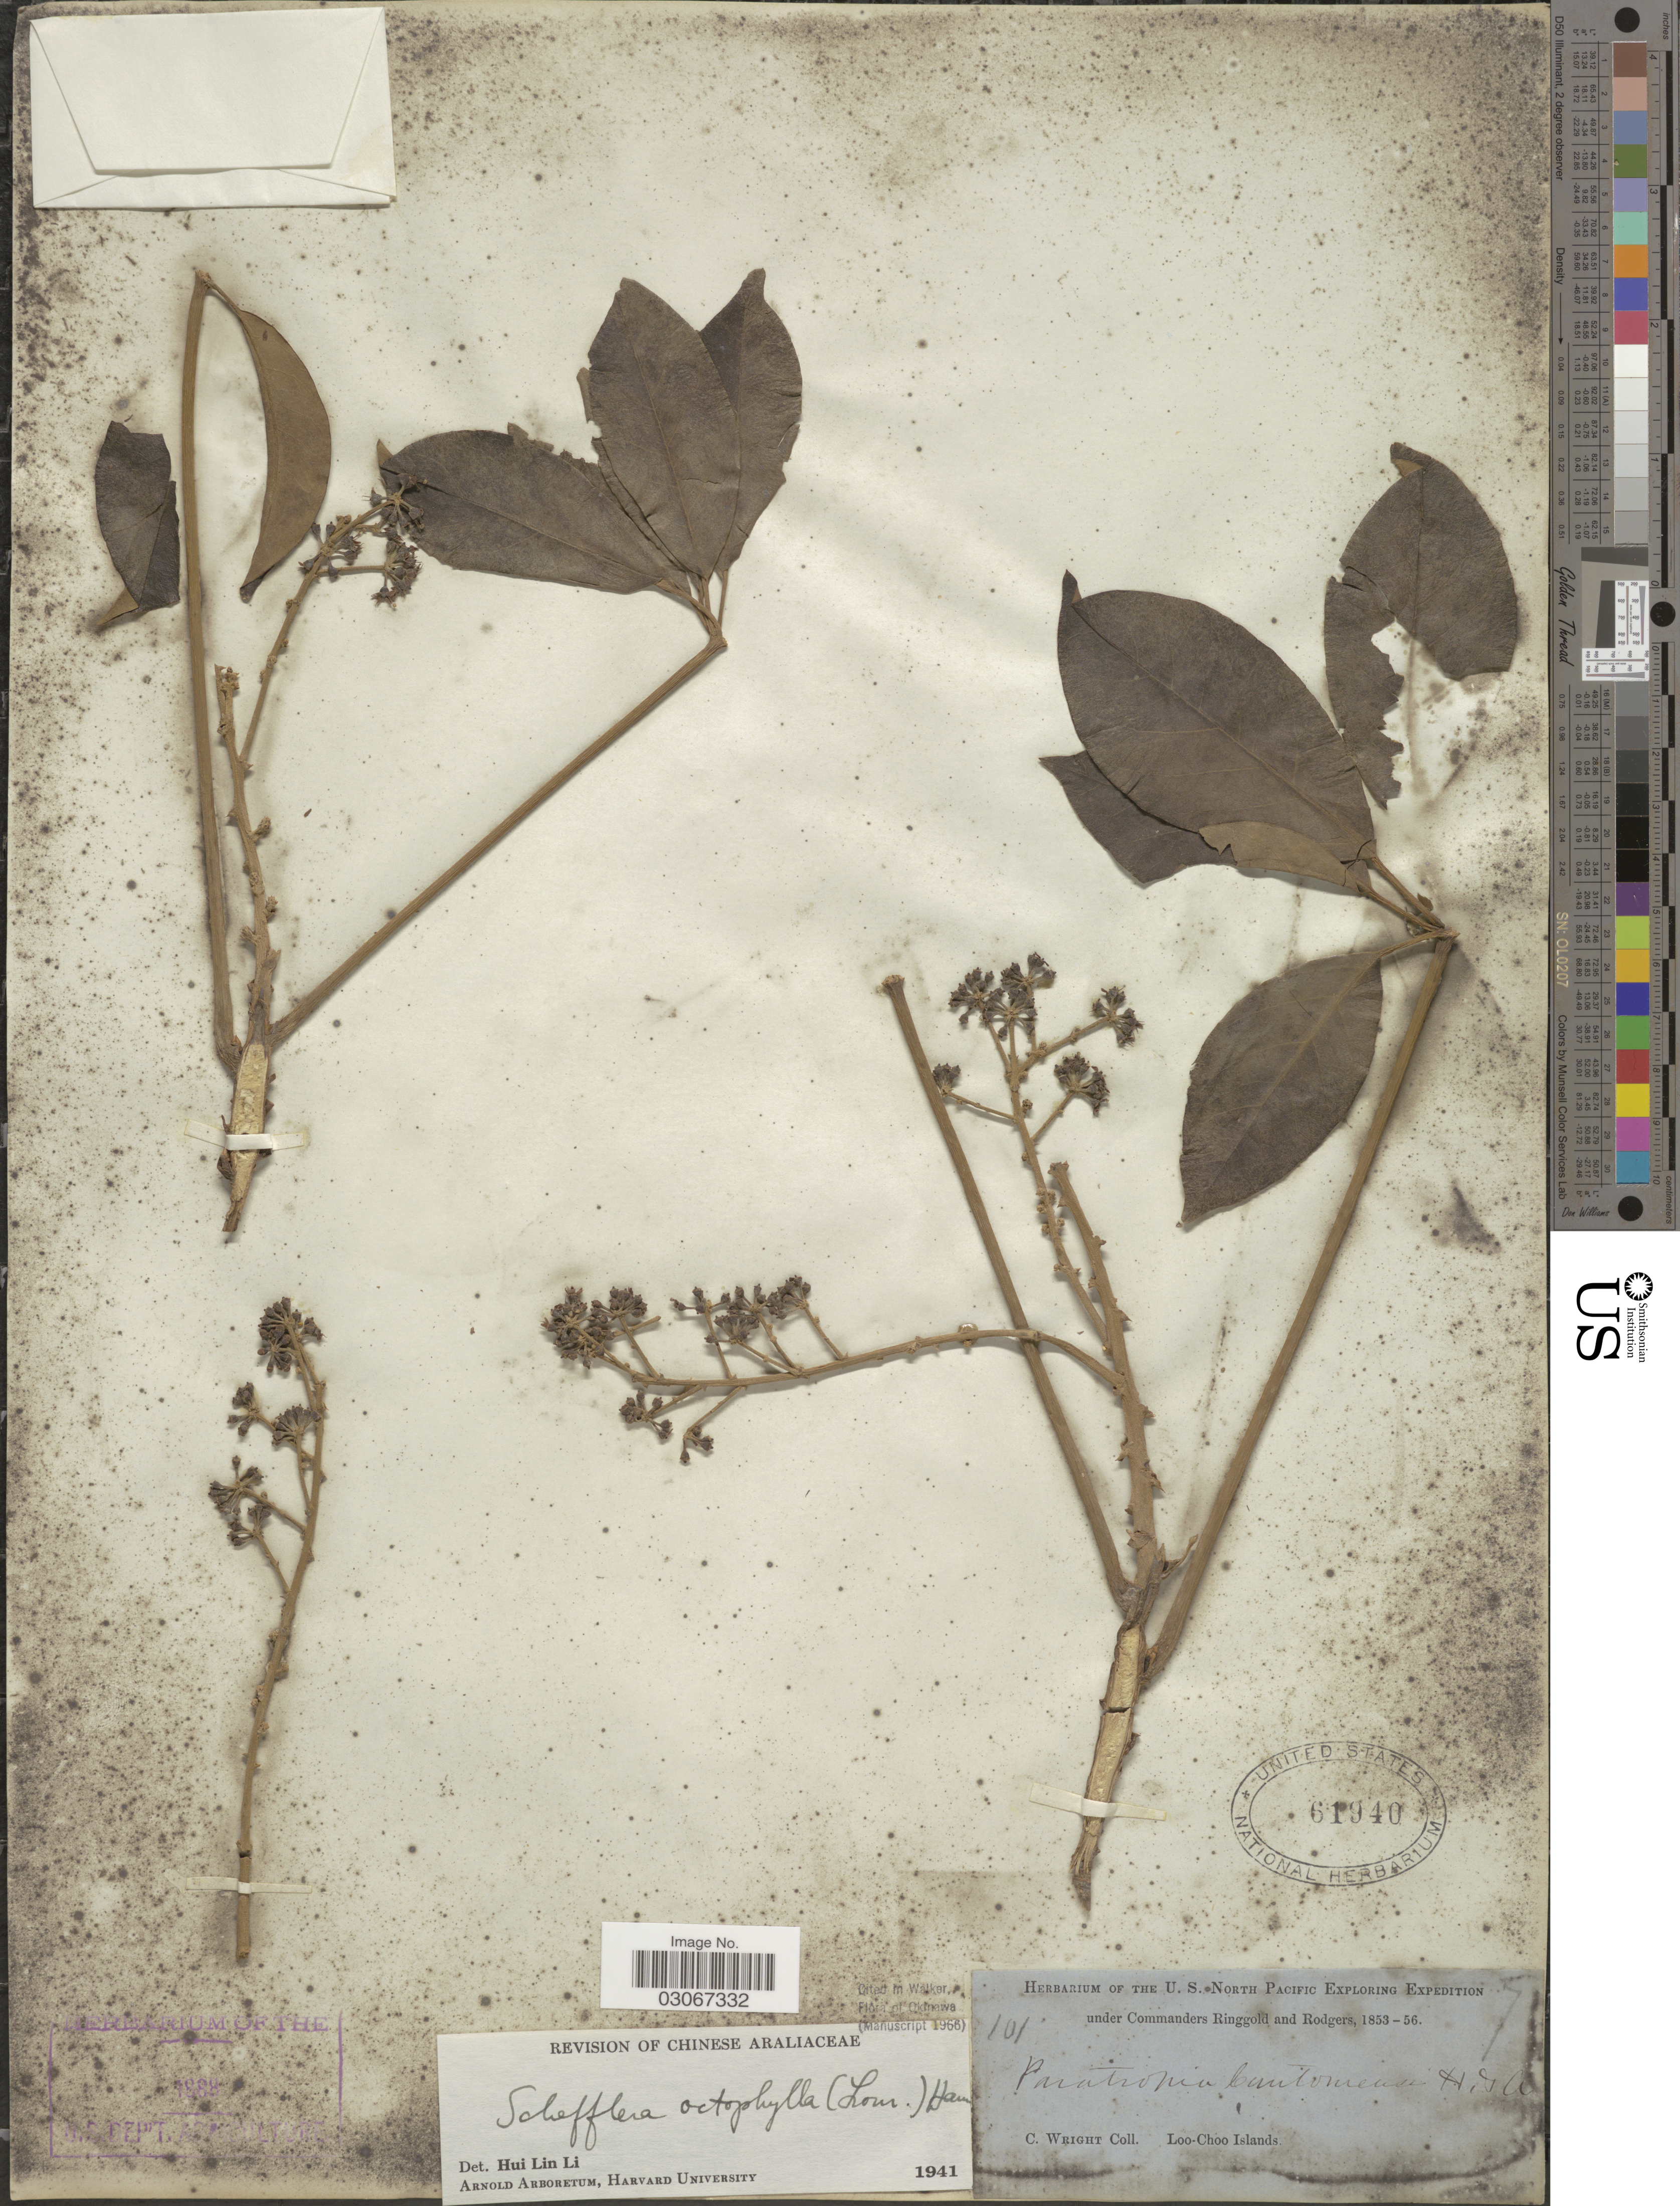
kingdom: Plantae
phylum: Tracheophyta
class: Magnoliopsida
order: Apiales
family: Araliaceae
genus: Schefflera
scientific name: Schefflera heptaphylla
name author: (L.) Frodin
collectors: C. Wright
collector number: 101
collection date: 1853/1856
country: Japan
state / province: Okinawa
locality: Loo-Choo Islands.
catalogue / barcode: US 61940